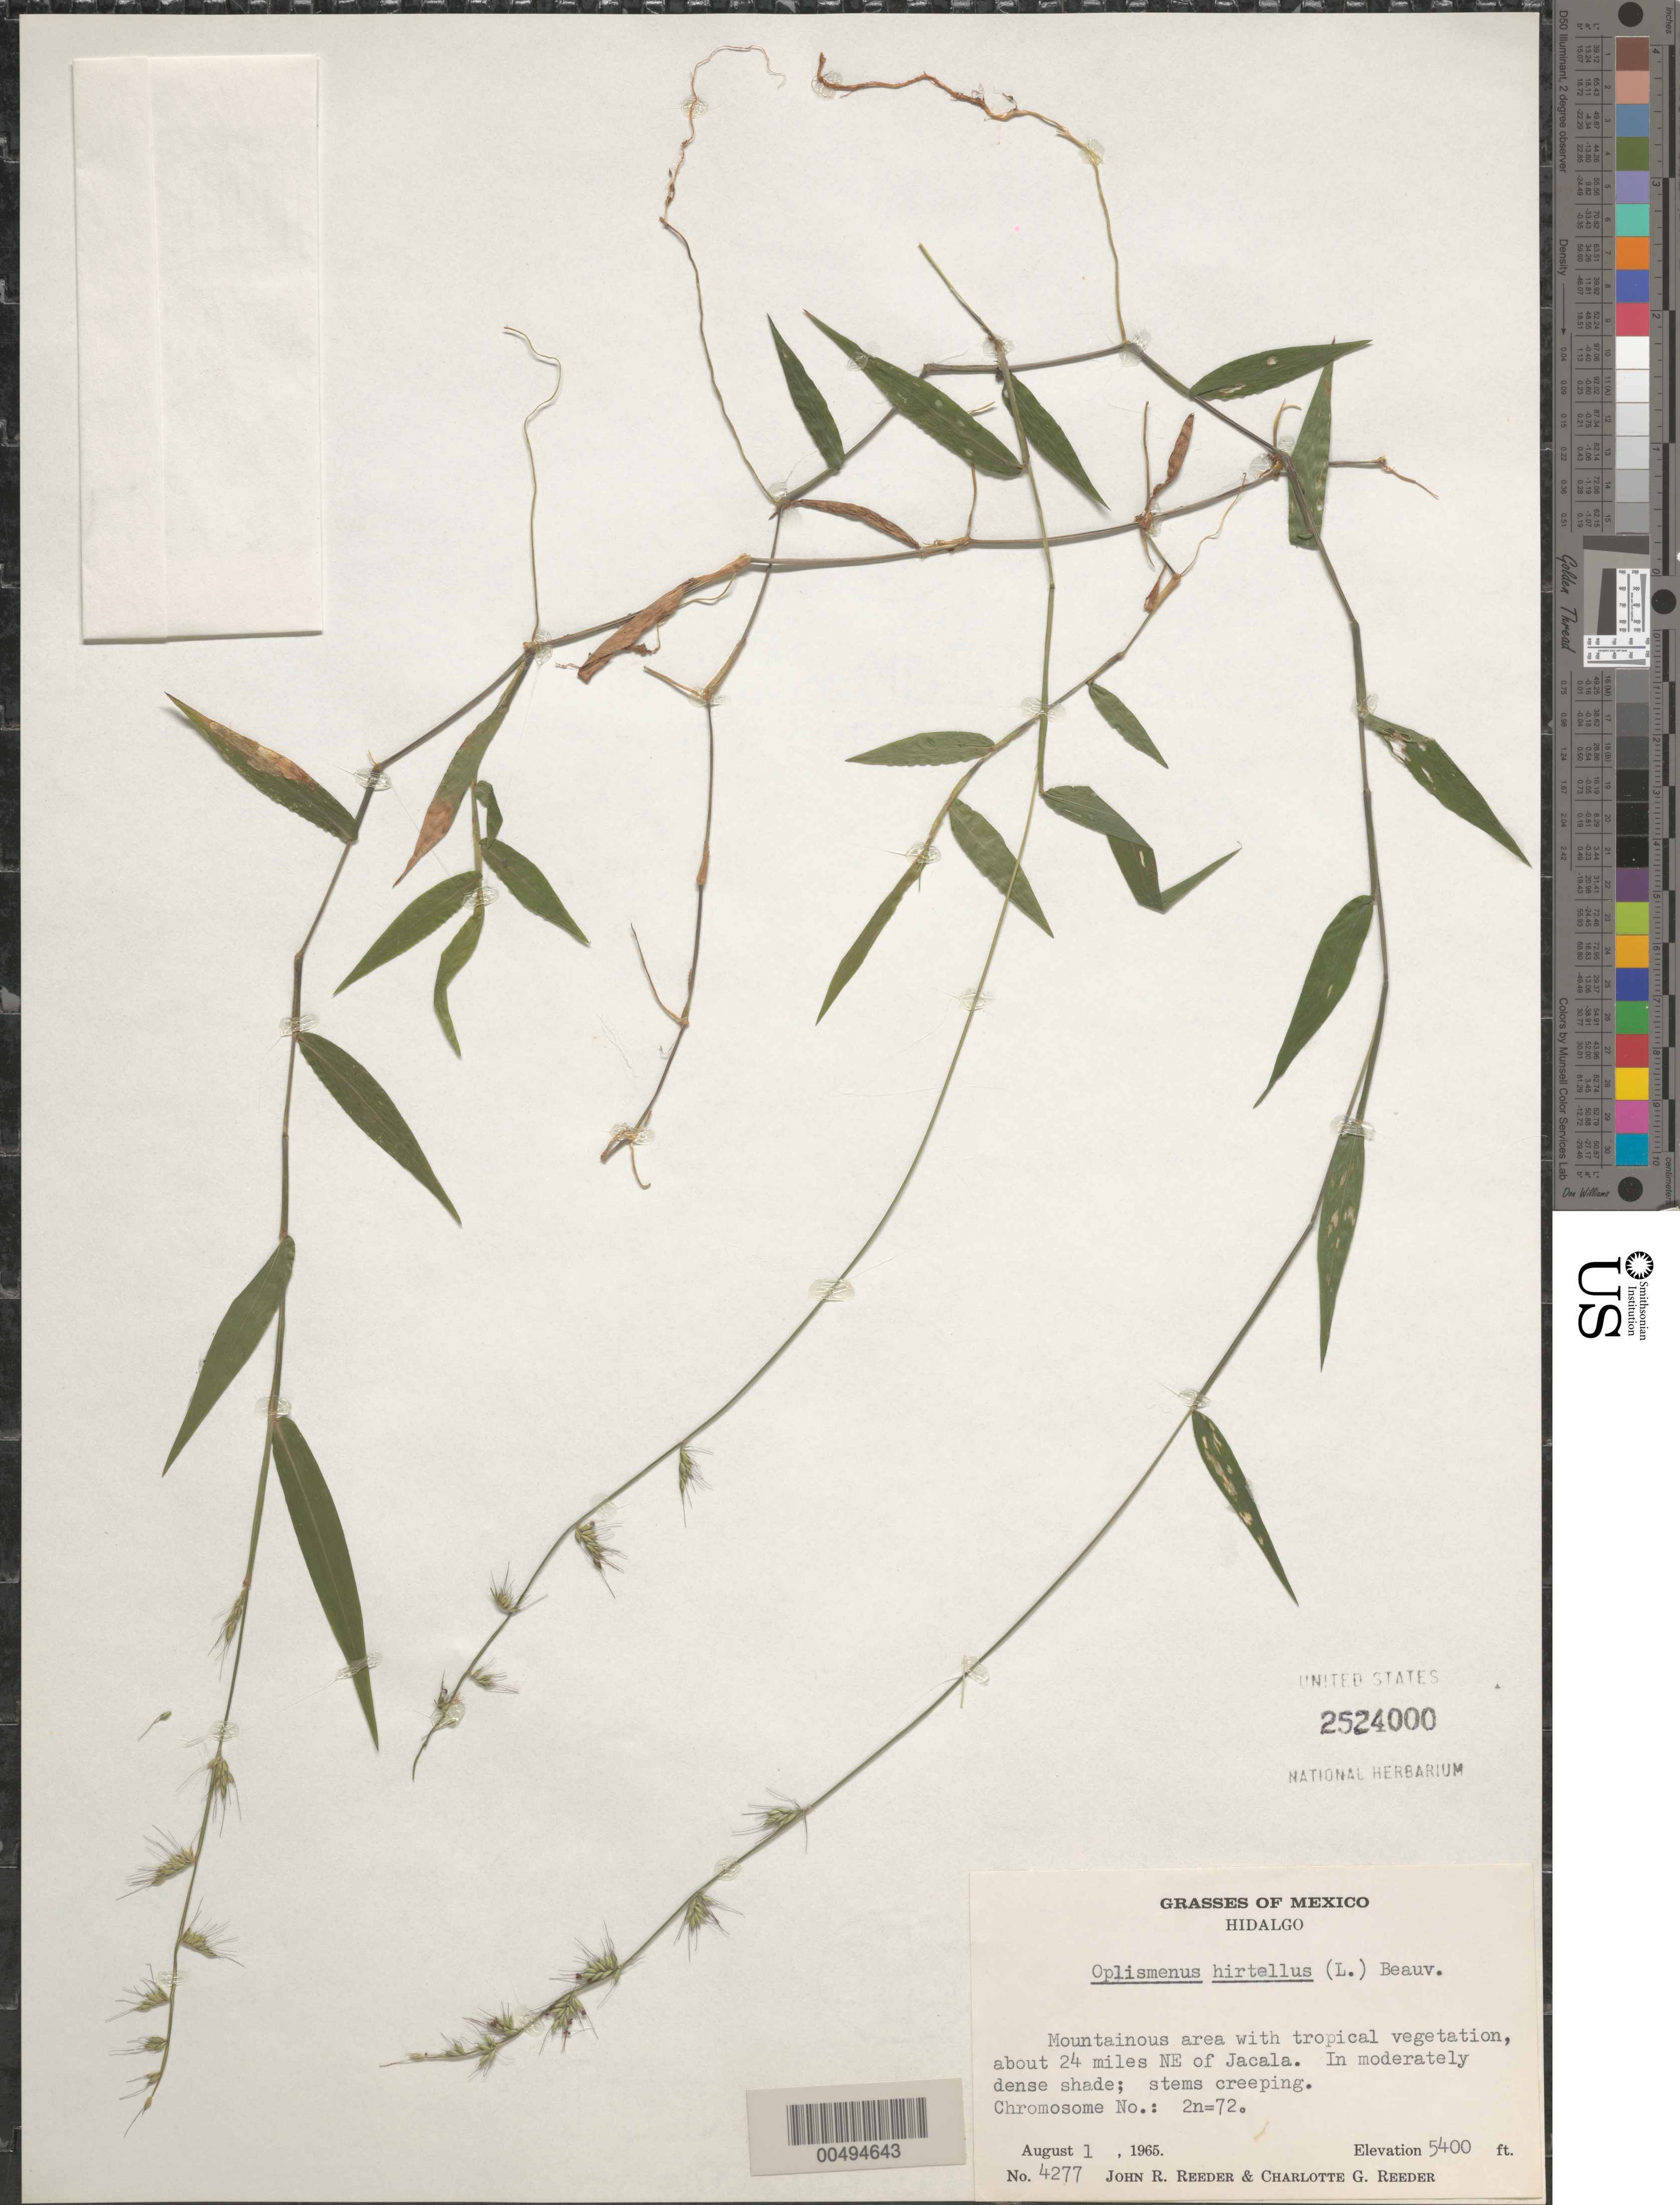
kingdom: Plantae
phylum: Tracheophyta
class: Liliopsida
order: Poales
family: Poaceae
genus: Oplismenus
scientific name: Oplismenus hirtellus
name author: (L.) P. Beauv.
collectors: J. R. Reeder & C. G. Reeder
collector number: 4277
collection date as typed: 1 Aug 1965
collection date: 1965-08-01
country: Mexico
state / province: Hidalgo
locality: About 24 mi NE of Jacala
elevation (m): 1646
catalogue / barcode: US 2524000